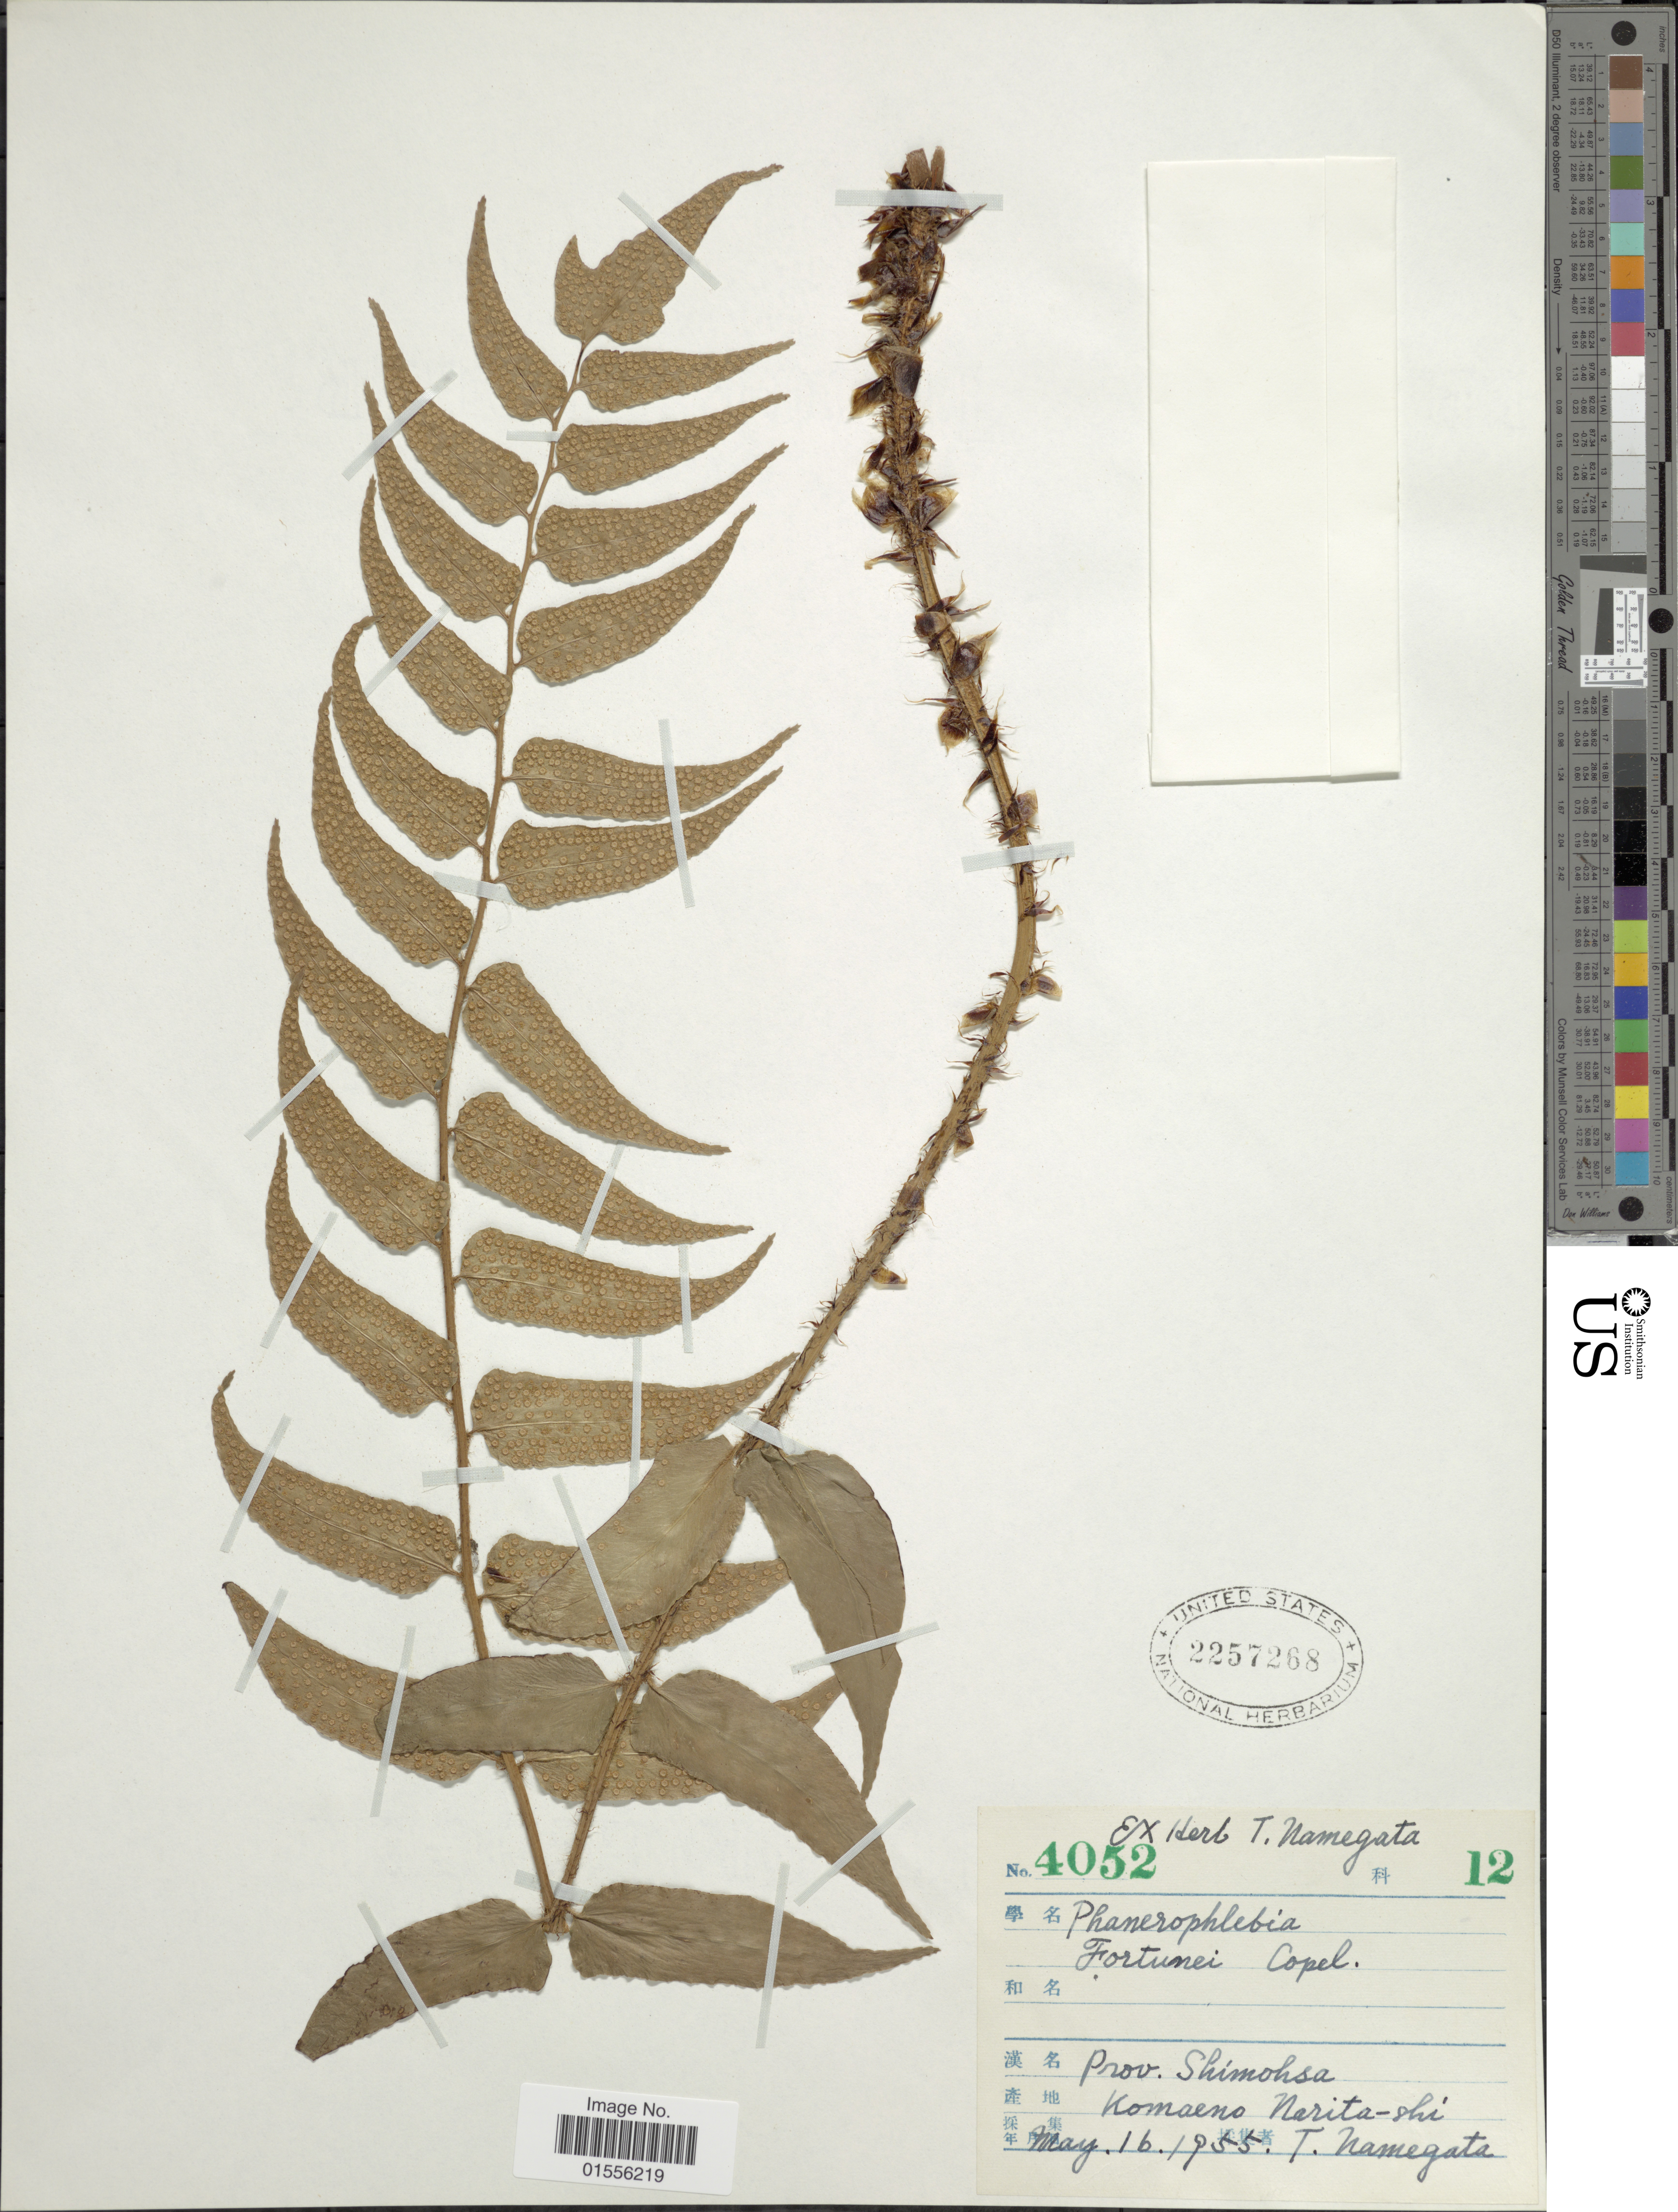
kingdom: Plantae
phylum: Tracheophyta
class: Polypodiopsida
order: Polypodiales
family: Dryopteridaceae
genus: Cyrtomium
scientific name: Cyrtomium fortunei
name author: J. Sm.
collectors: T. Namegata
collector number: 4052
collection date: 1955-05-16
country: Japan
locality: Prov. Shimohsa, Komaeno Narita-shi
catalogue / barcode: US 2257268